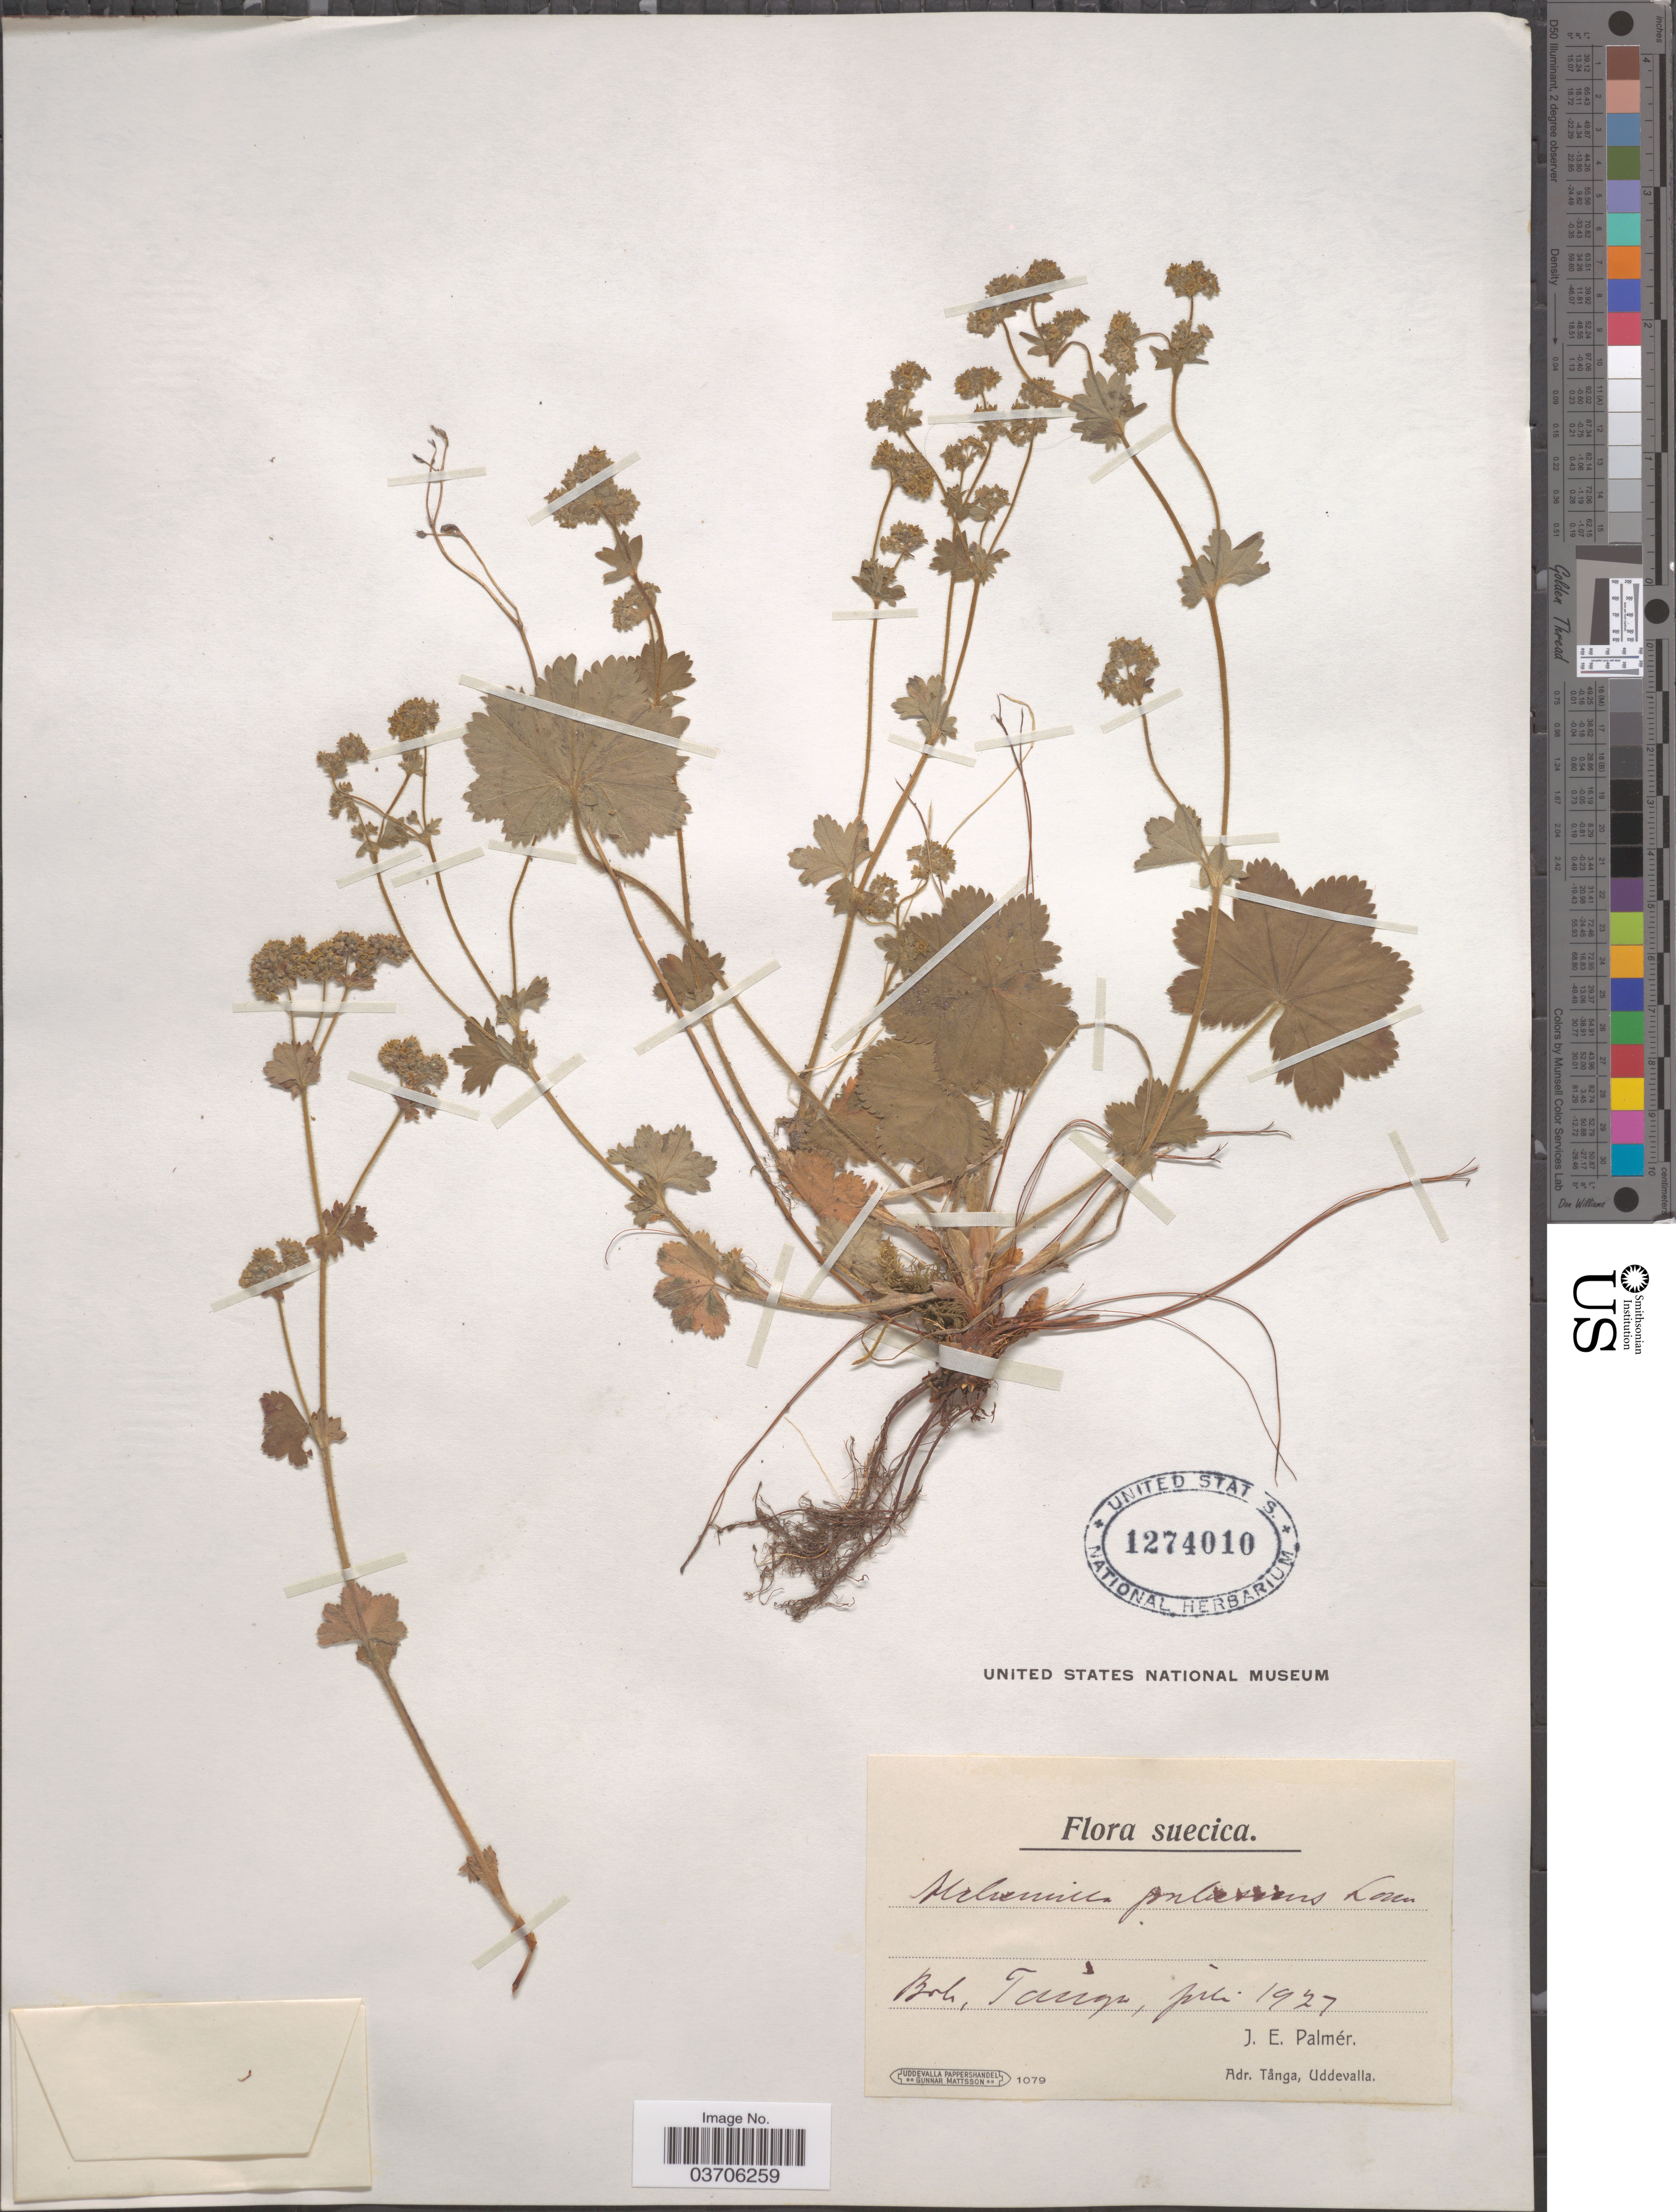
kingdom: Plantae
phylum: Tracheophyta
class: Magnoliopsida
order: Rosales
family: Rosaceae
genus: Alchemilla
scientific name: Alchemilla pubescens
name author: M. Bieb.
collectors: J. E. Palmér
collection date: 1927-07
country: Sweden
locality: Suecica. Boh, Tanga.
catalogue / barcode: US 1274010